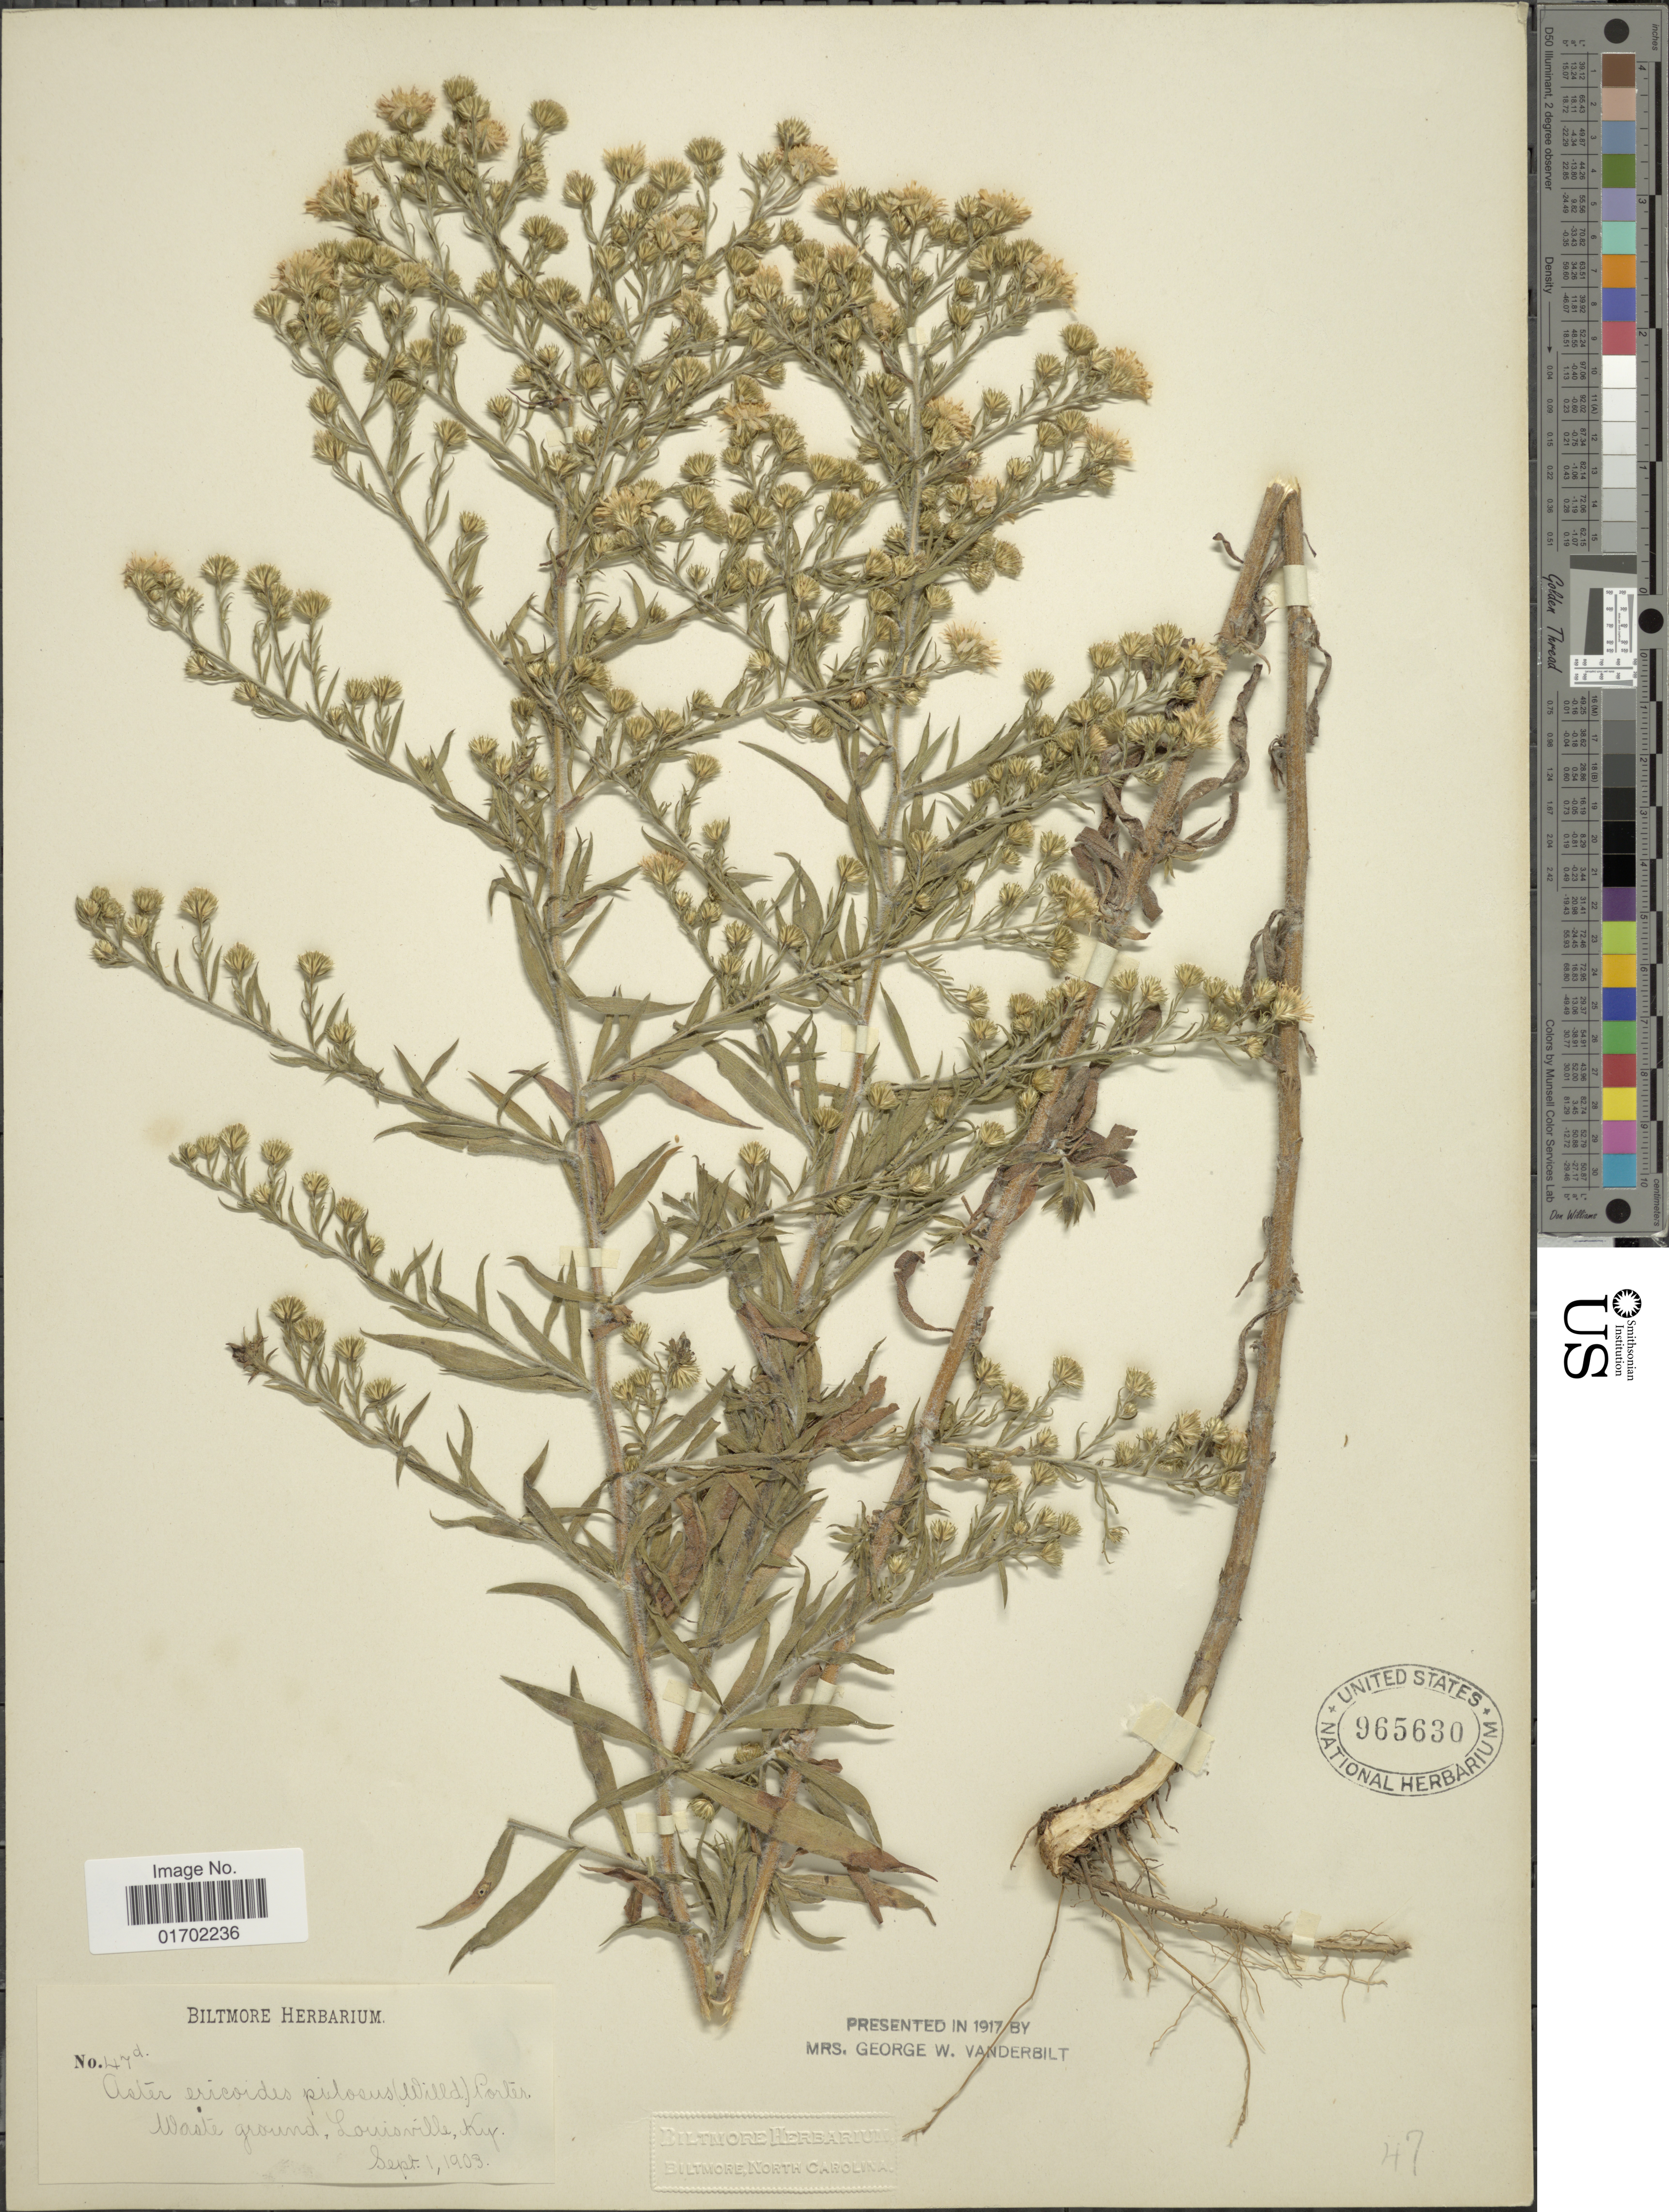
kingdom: Plantae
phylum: Tracheophyta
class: Magnoliopsida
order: Asterales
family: Asteraceae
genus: Symphyotrichum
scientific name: Symphyotrichum pilosum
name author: (Willd.) G.L. Nesom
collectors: ex herb. Biltmore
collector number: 47d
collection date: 1903-09-01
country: United States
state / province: Kentucky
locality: Louisville,Ky.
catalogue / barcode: US 965630